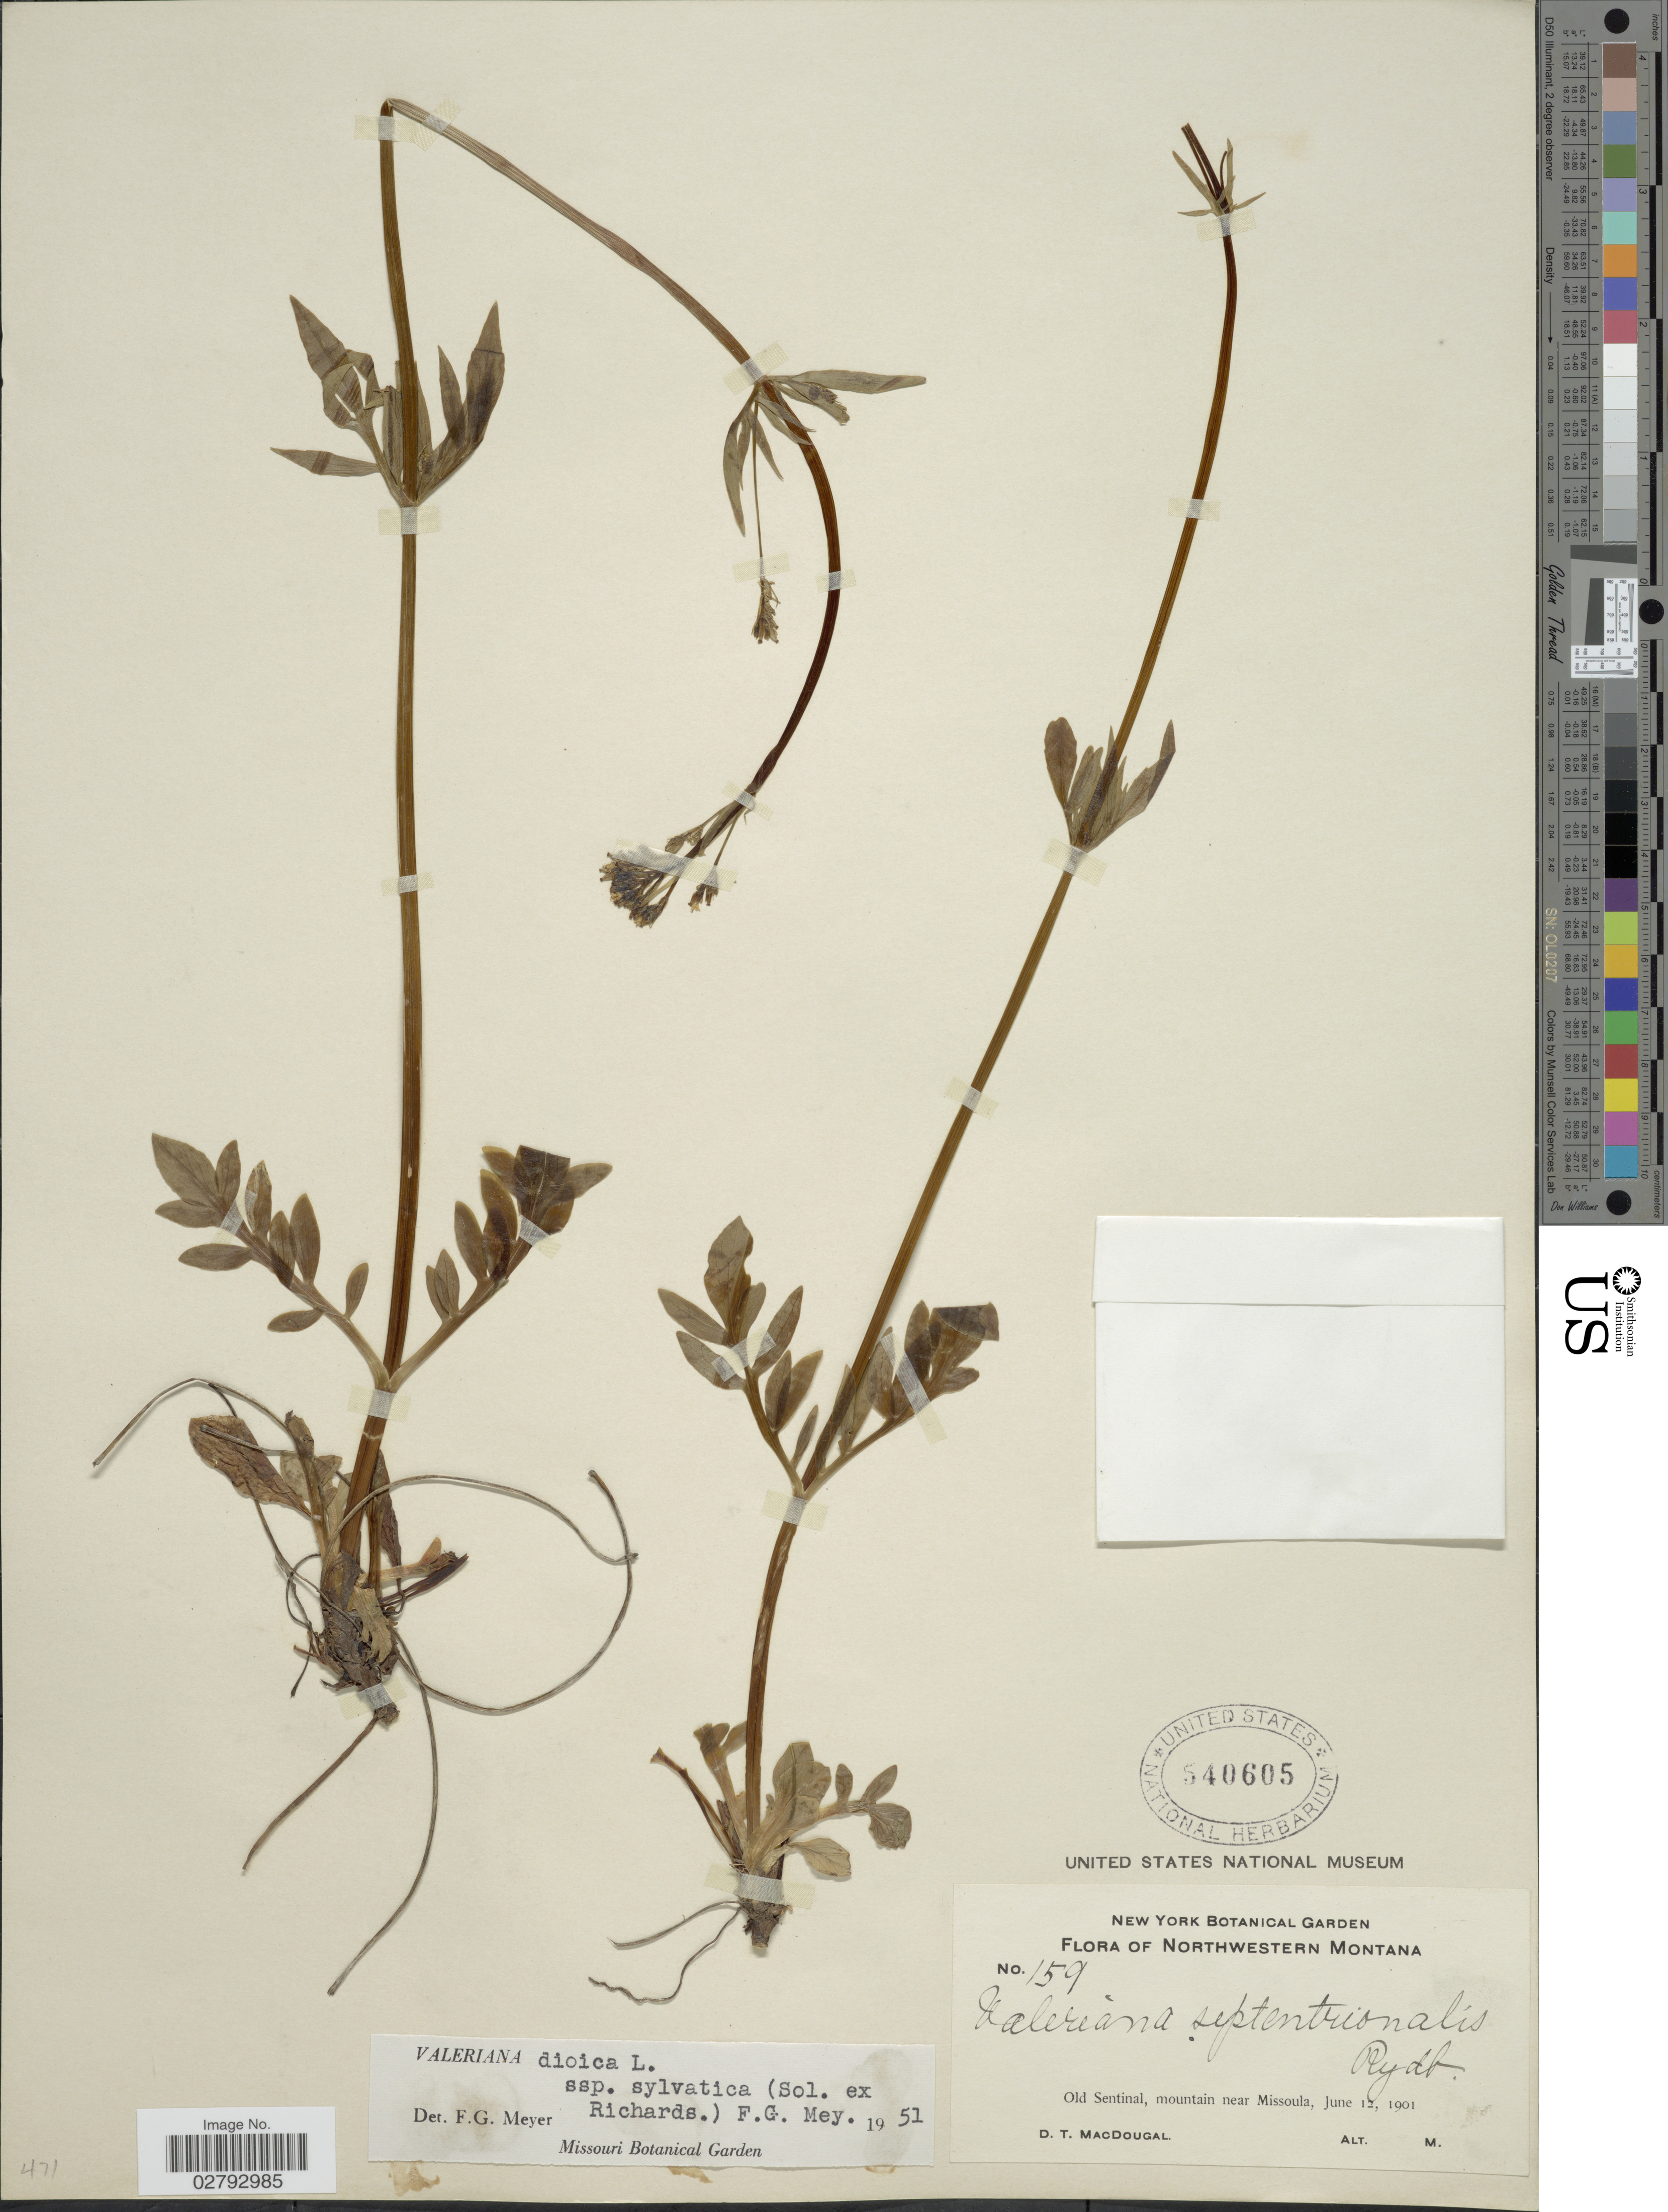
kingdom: Plantae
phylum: Tracheophyta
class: Magnoliopsida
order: Dipsacales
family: Caprifoliaceae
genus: Valeriana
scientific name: Valeriana dioica subsp. sylvatica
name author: (Sol. ex Richardson) F.G. Mey.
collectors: D. T. MacDougal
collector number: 159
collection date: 1901-06-12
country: United States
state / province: Montana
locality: Northwestern Montana. Old Sential, mountain near Missoula.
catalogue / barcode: US 540605